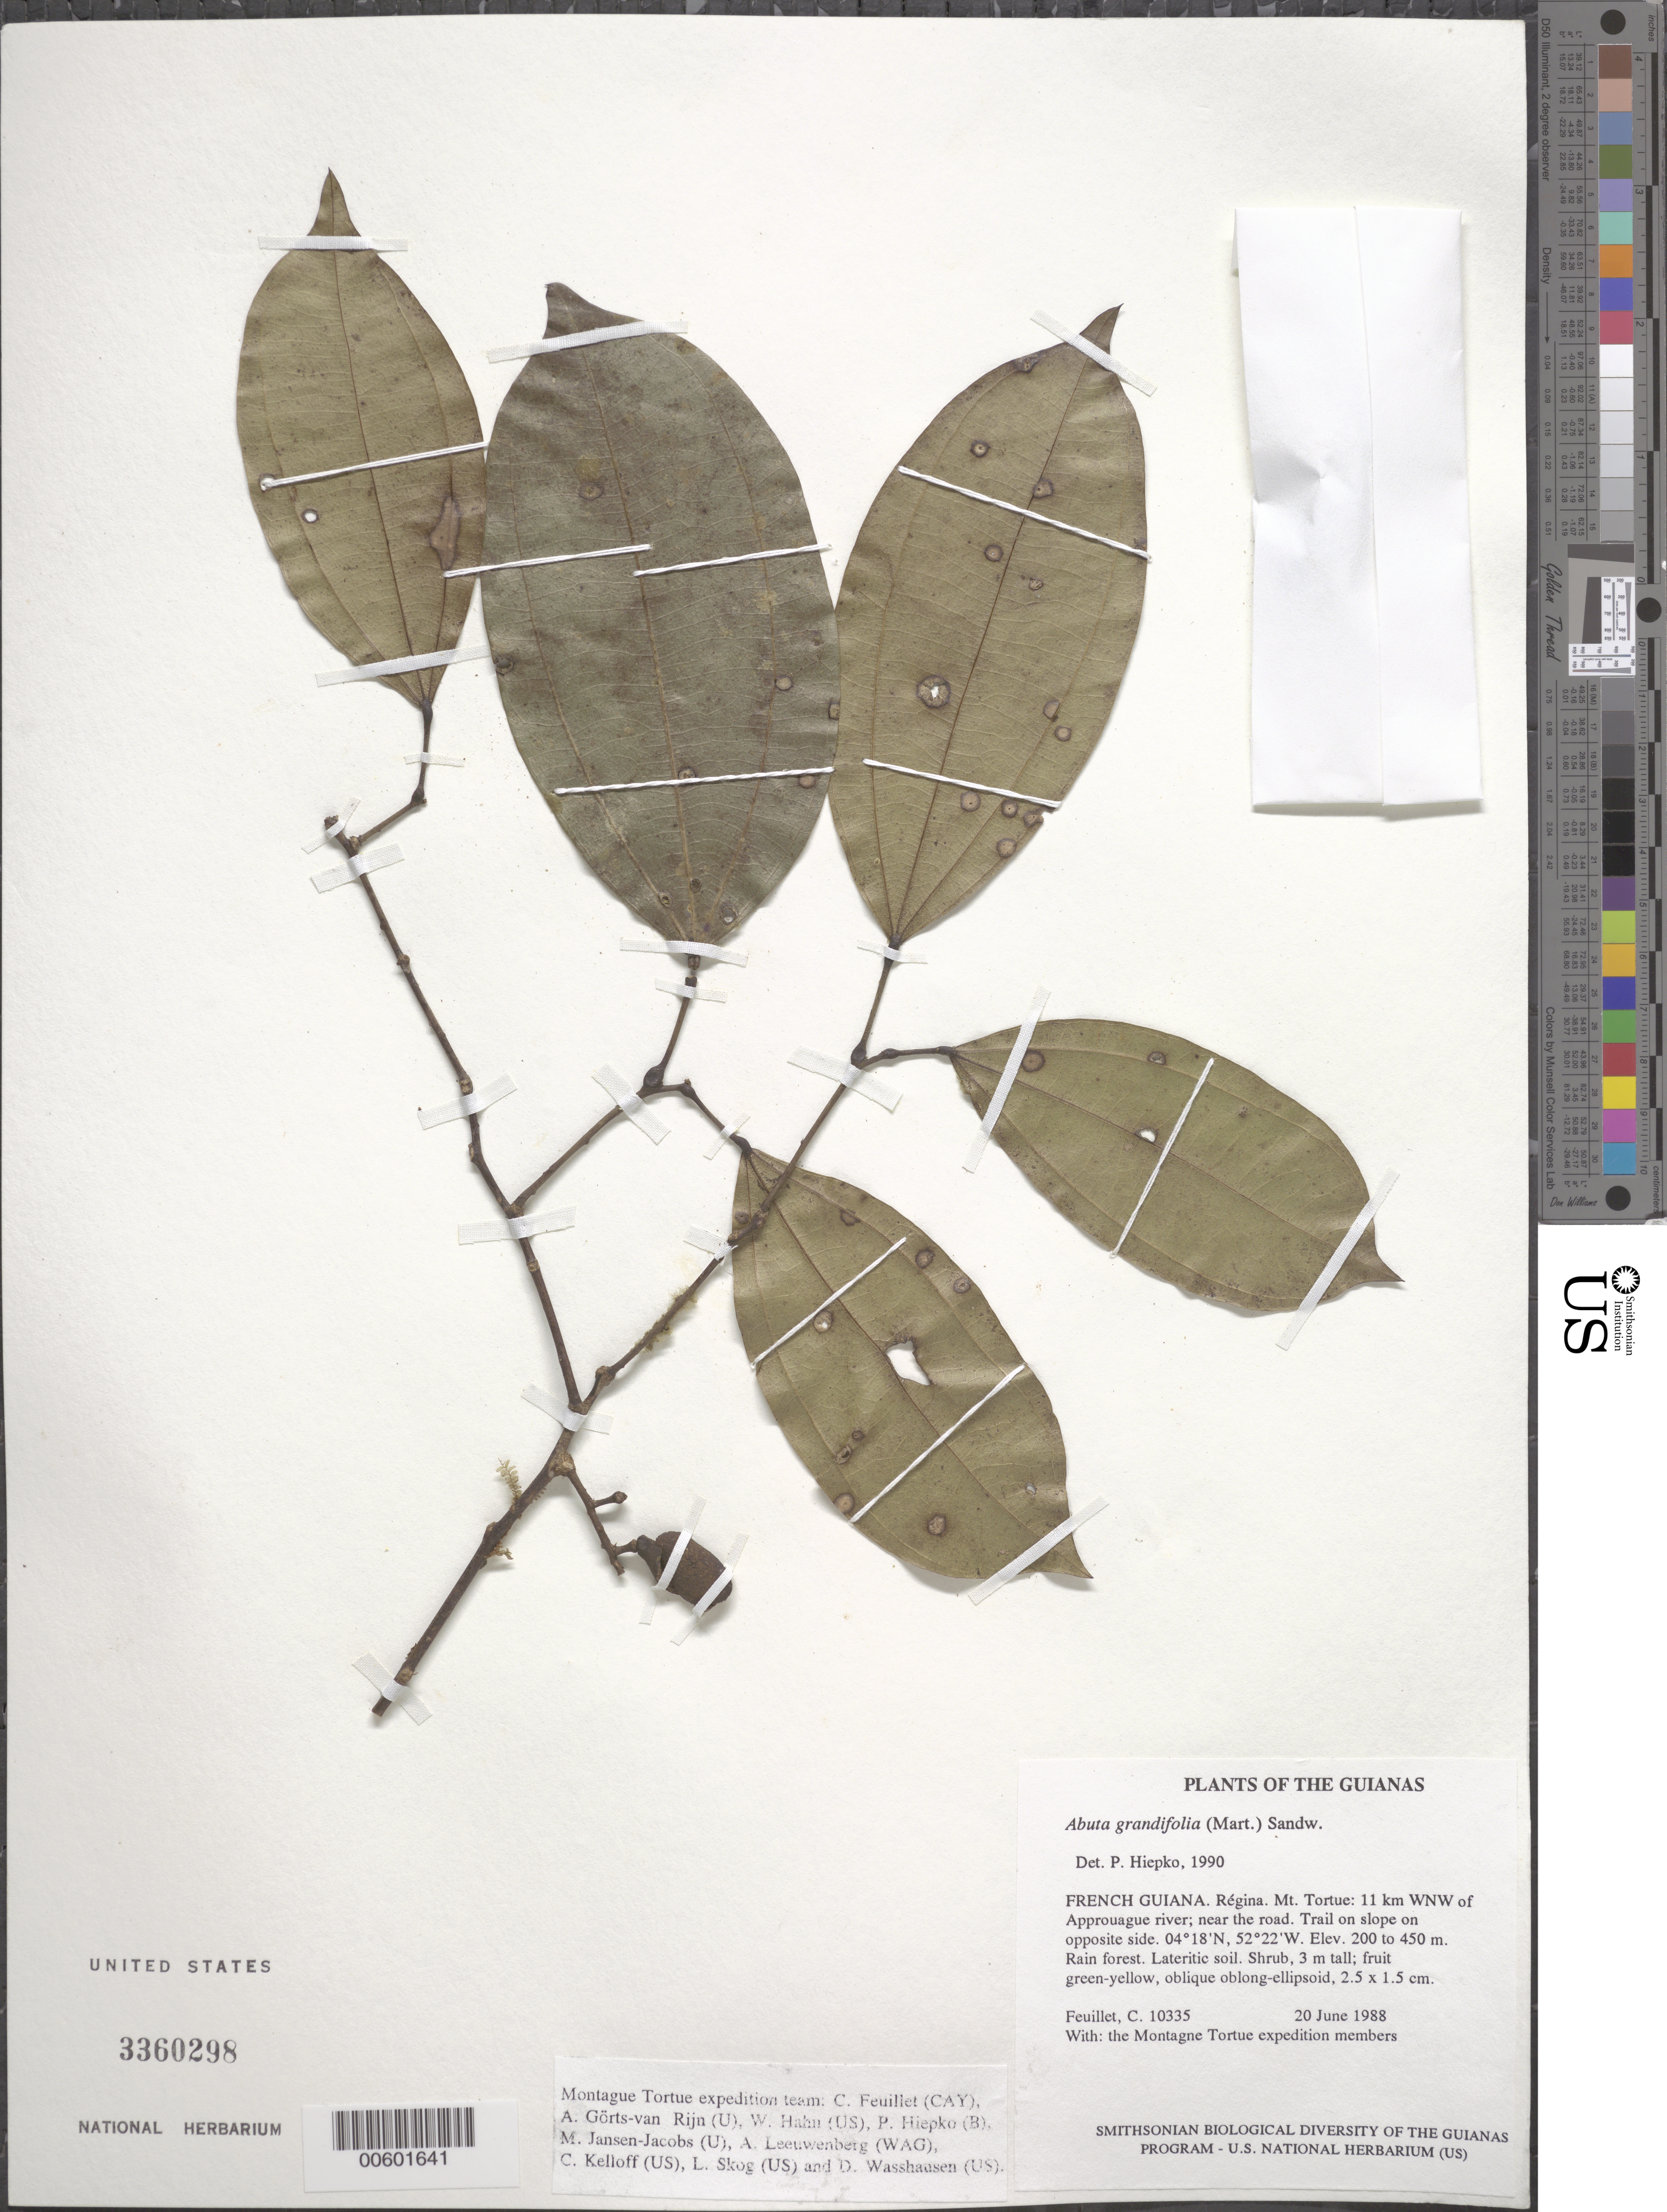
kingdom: Plantae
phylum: Tracheophyta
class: Magnoliopsida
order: Ranunculales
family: Menispermaceae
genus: Abuta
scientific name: Abuta grandifolia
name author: (Mart.) Sandwith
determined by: Hiepko, P. H.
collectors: C. Feuillet & Montagne Torte Exped. members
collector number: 10335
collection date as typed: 20 June 1988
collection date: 1988-06-20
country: French Guiana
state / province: Cayenne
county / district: Regina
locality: Mt. Tortue: 11 km WNW of Approuague river; near the road. Trail on slope on opposite side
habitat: Rain forest. Lateritic soil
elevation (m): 200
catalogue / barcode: US 3360298